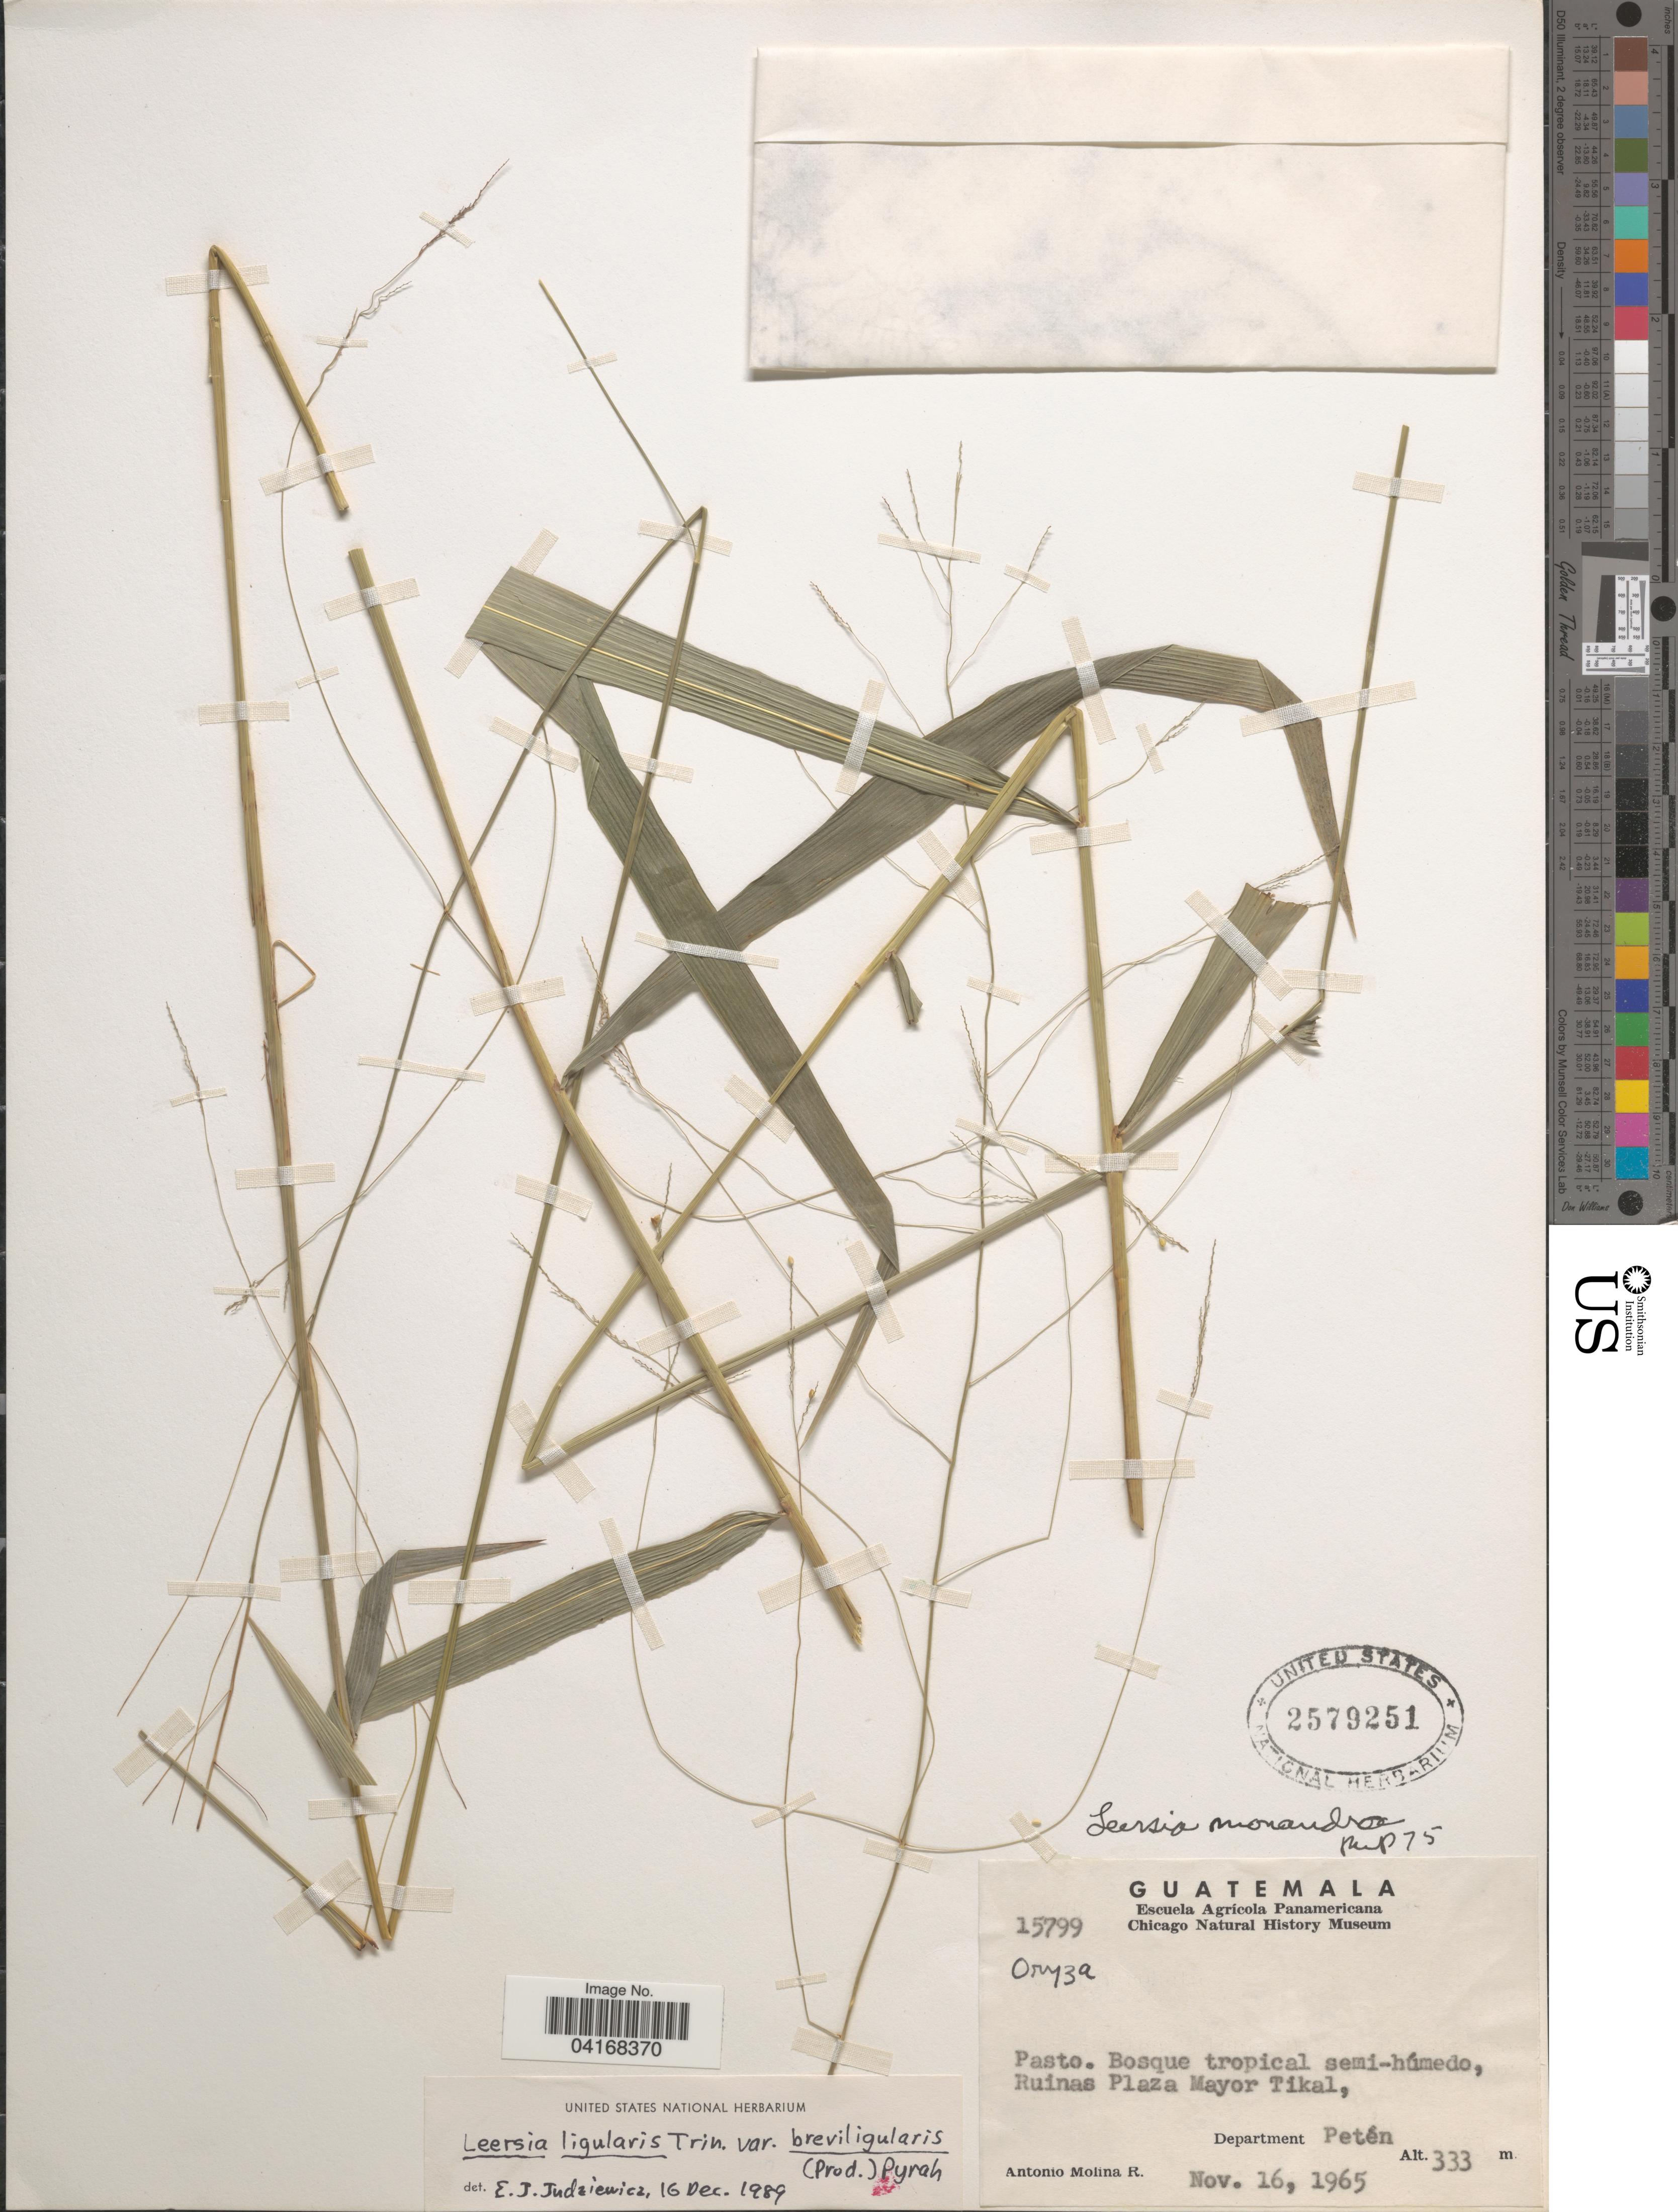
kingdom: Plantae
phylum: Tracheophyta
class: Liliopsida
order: Poales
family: Poaceae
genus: Leersia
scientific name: Leersia ligularis var. breviligularis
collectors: A. Molina R.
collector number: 15799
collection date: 1965-11-16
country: Guatemala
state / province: El Peten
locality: Ruinas Plaza Mayor Tikal, Department Petén.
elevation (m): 333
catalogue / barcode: US 2579251